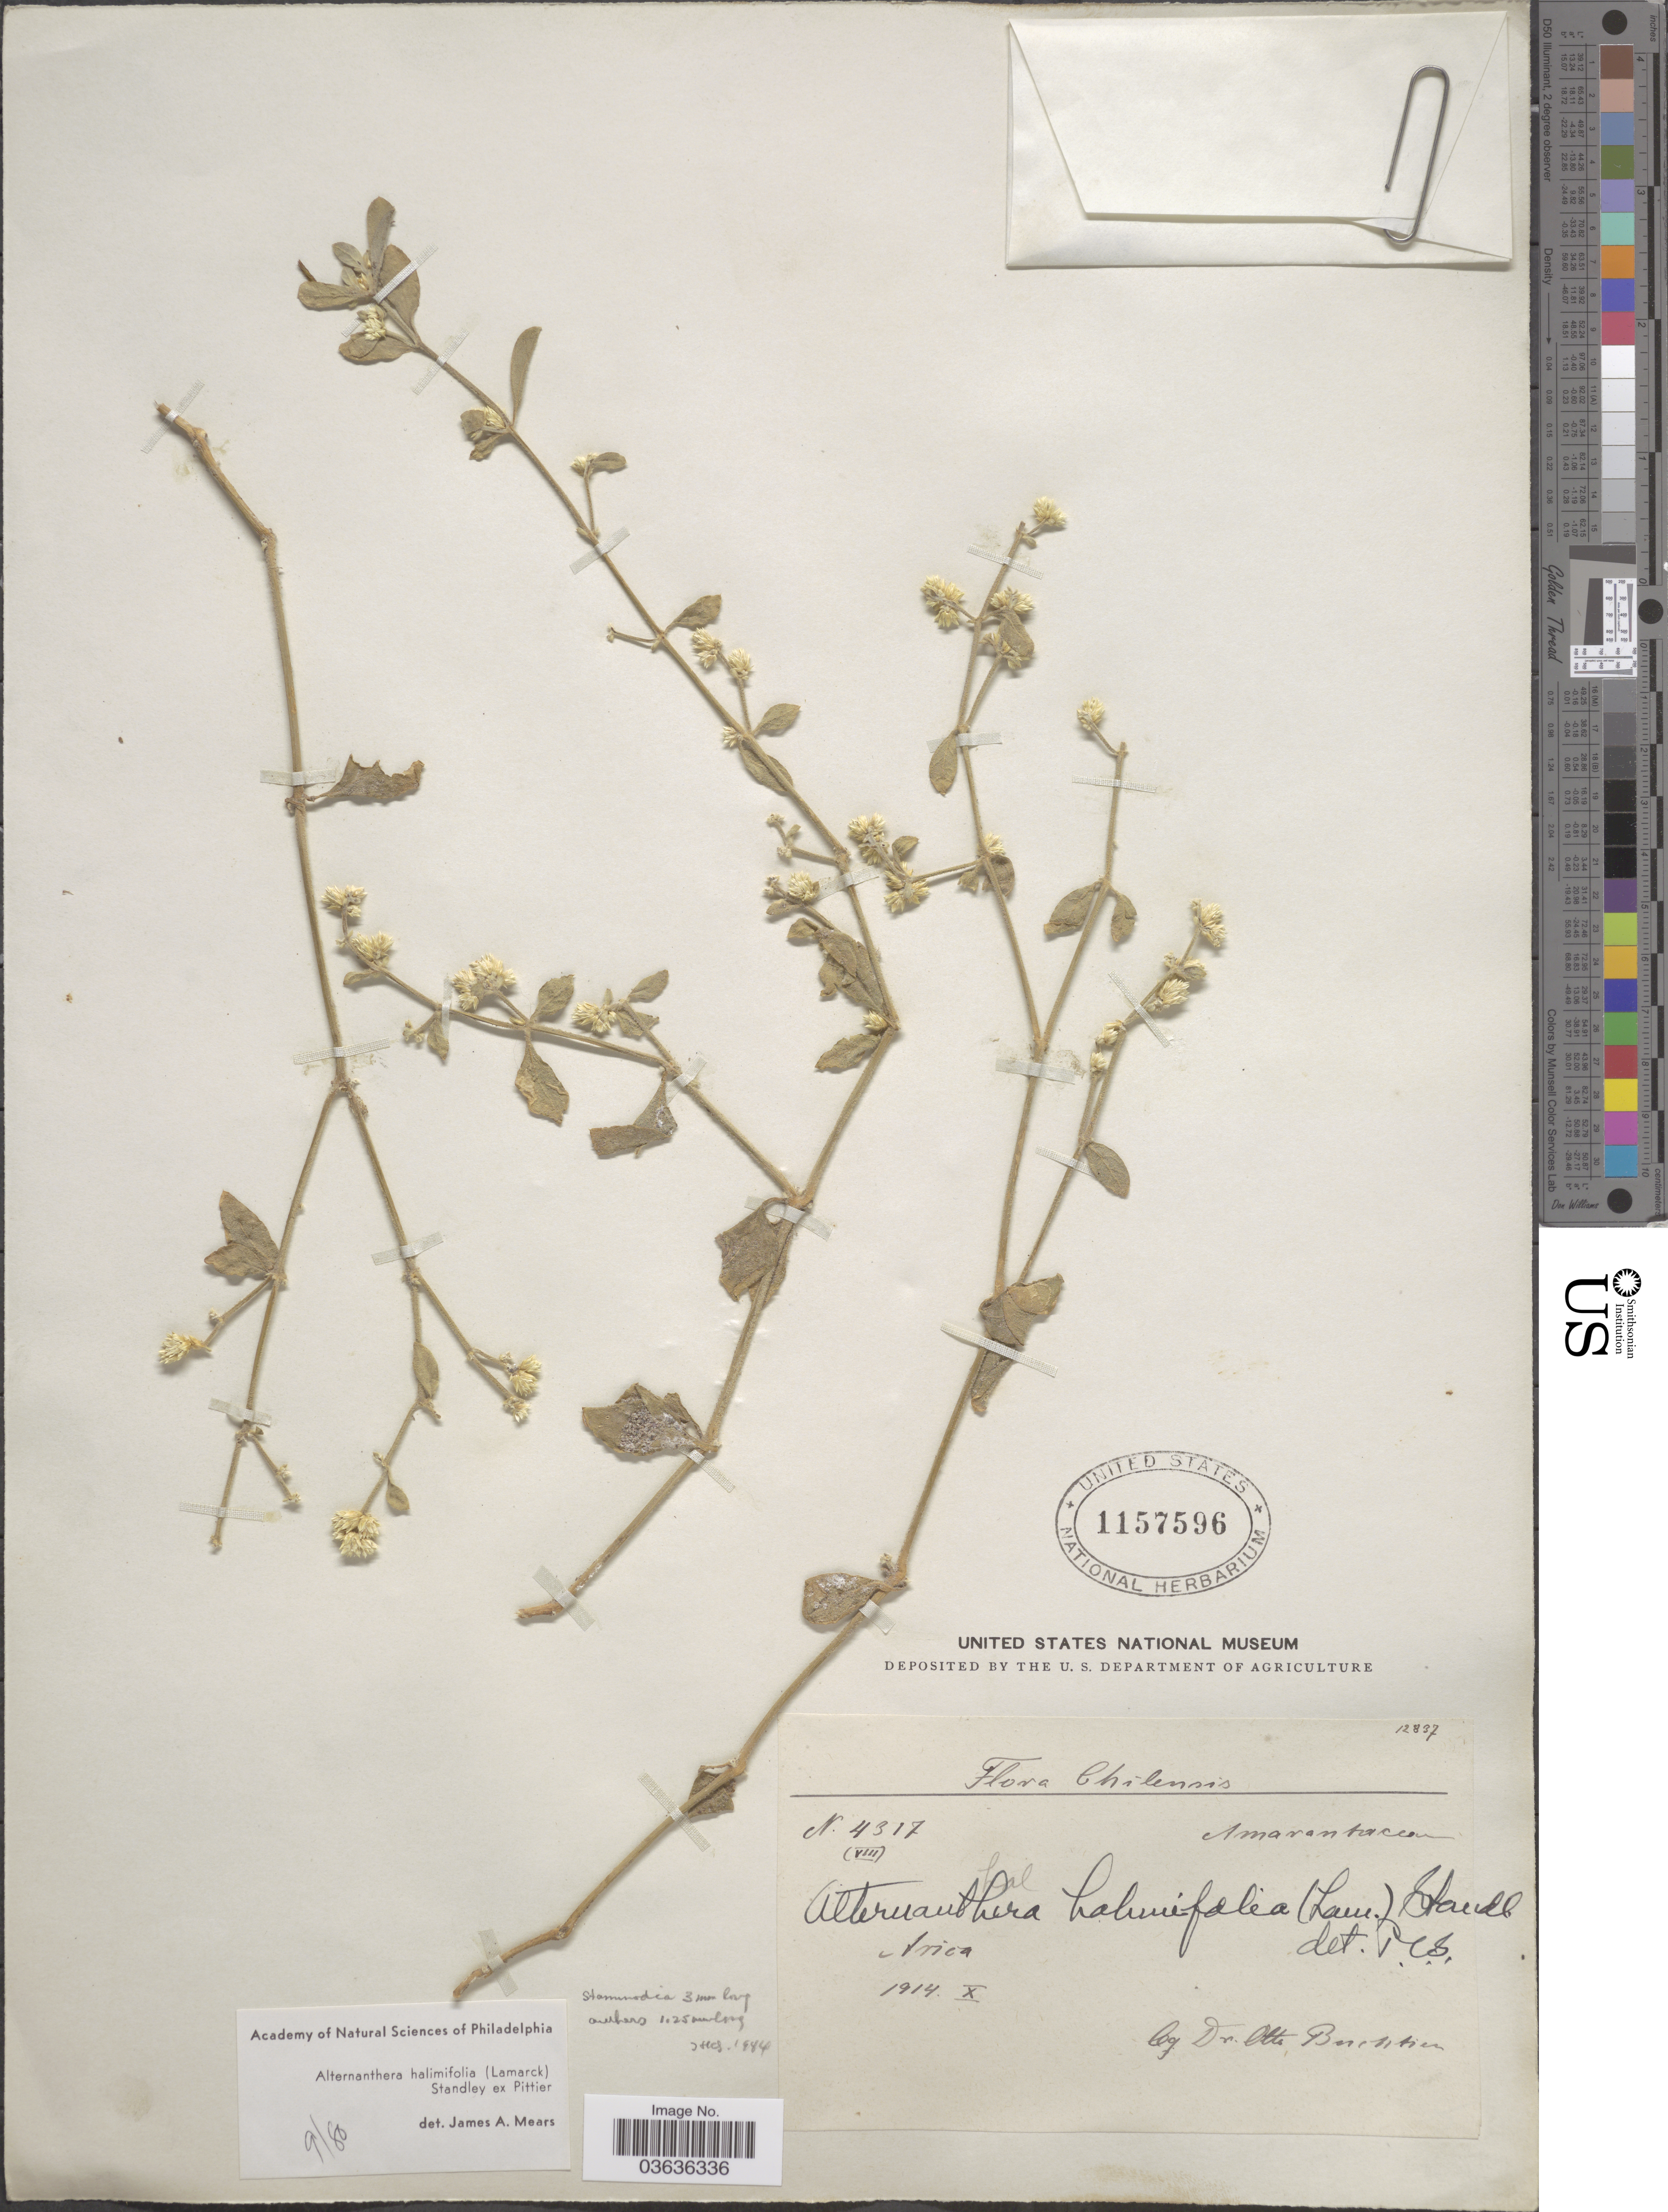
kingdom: Plantae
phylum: Tracheophyta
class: Magnoliopsida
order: Caryophyllales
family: Amaranthaceae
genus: Alternanthera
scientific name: Alternanthera halimifolia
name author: (Lam.) Standl. ex Pittier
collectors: O. Buchtien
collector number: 4317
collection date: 1914-10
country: Chile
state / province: Arica y Parinacota (XV)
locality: Arica.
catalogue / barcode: US 1157596